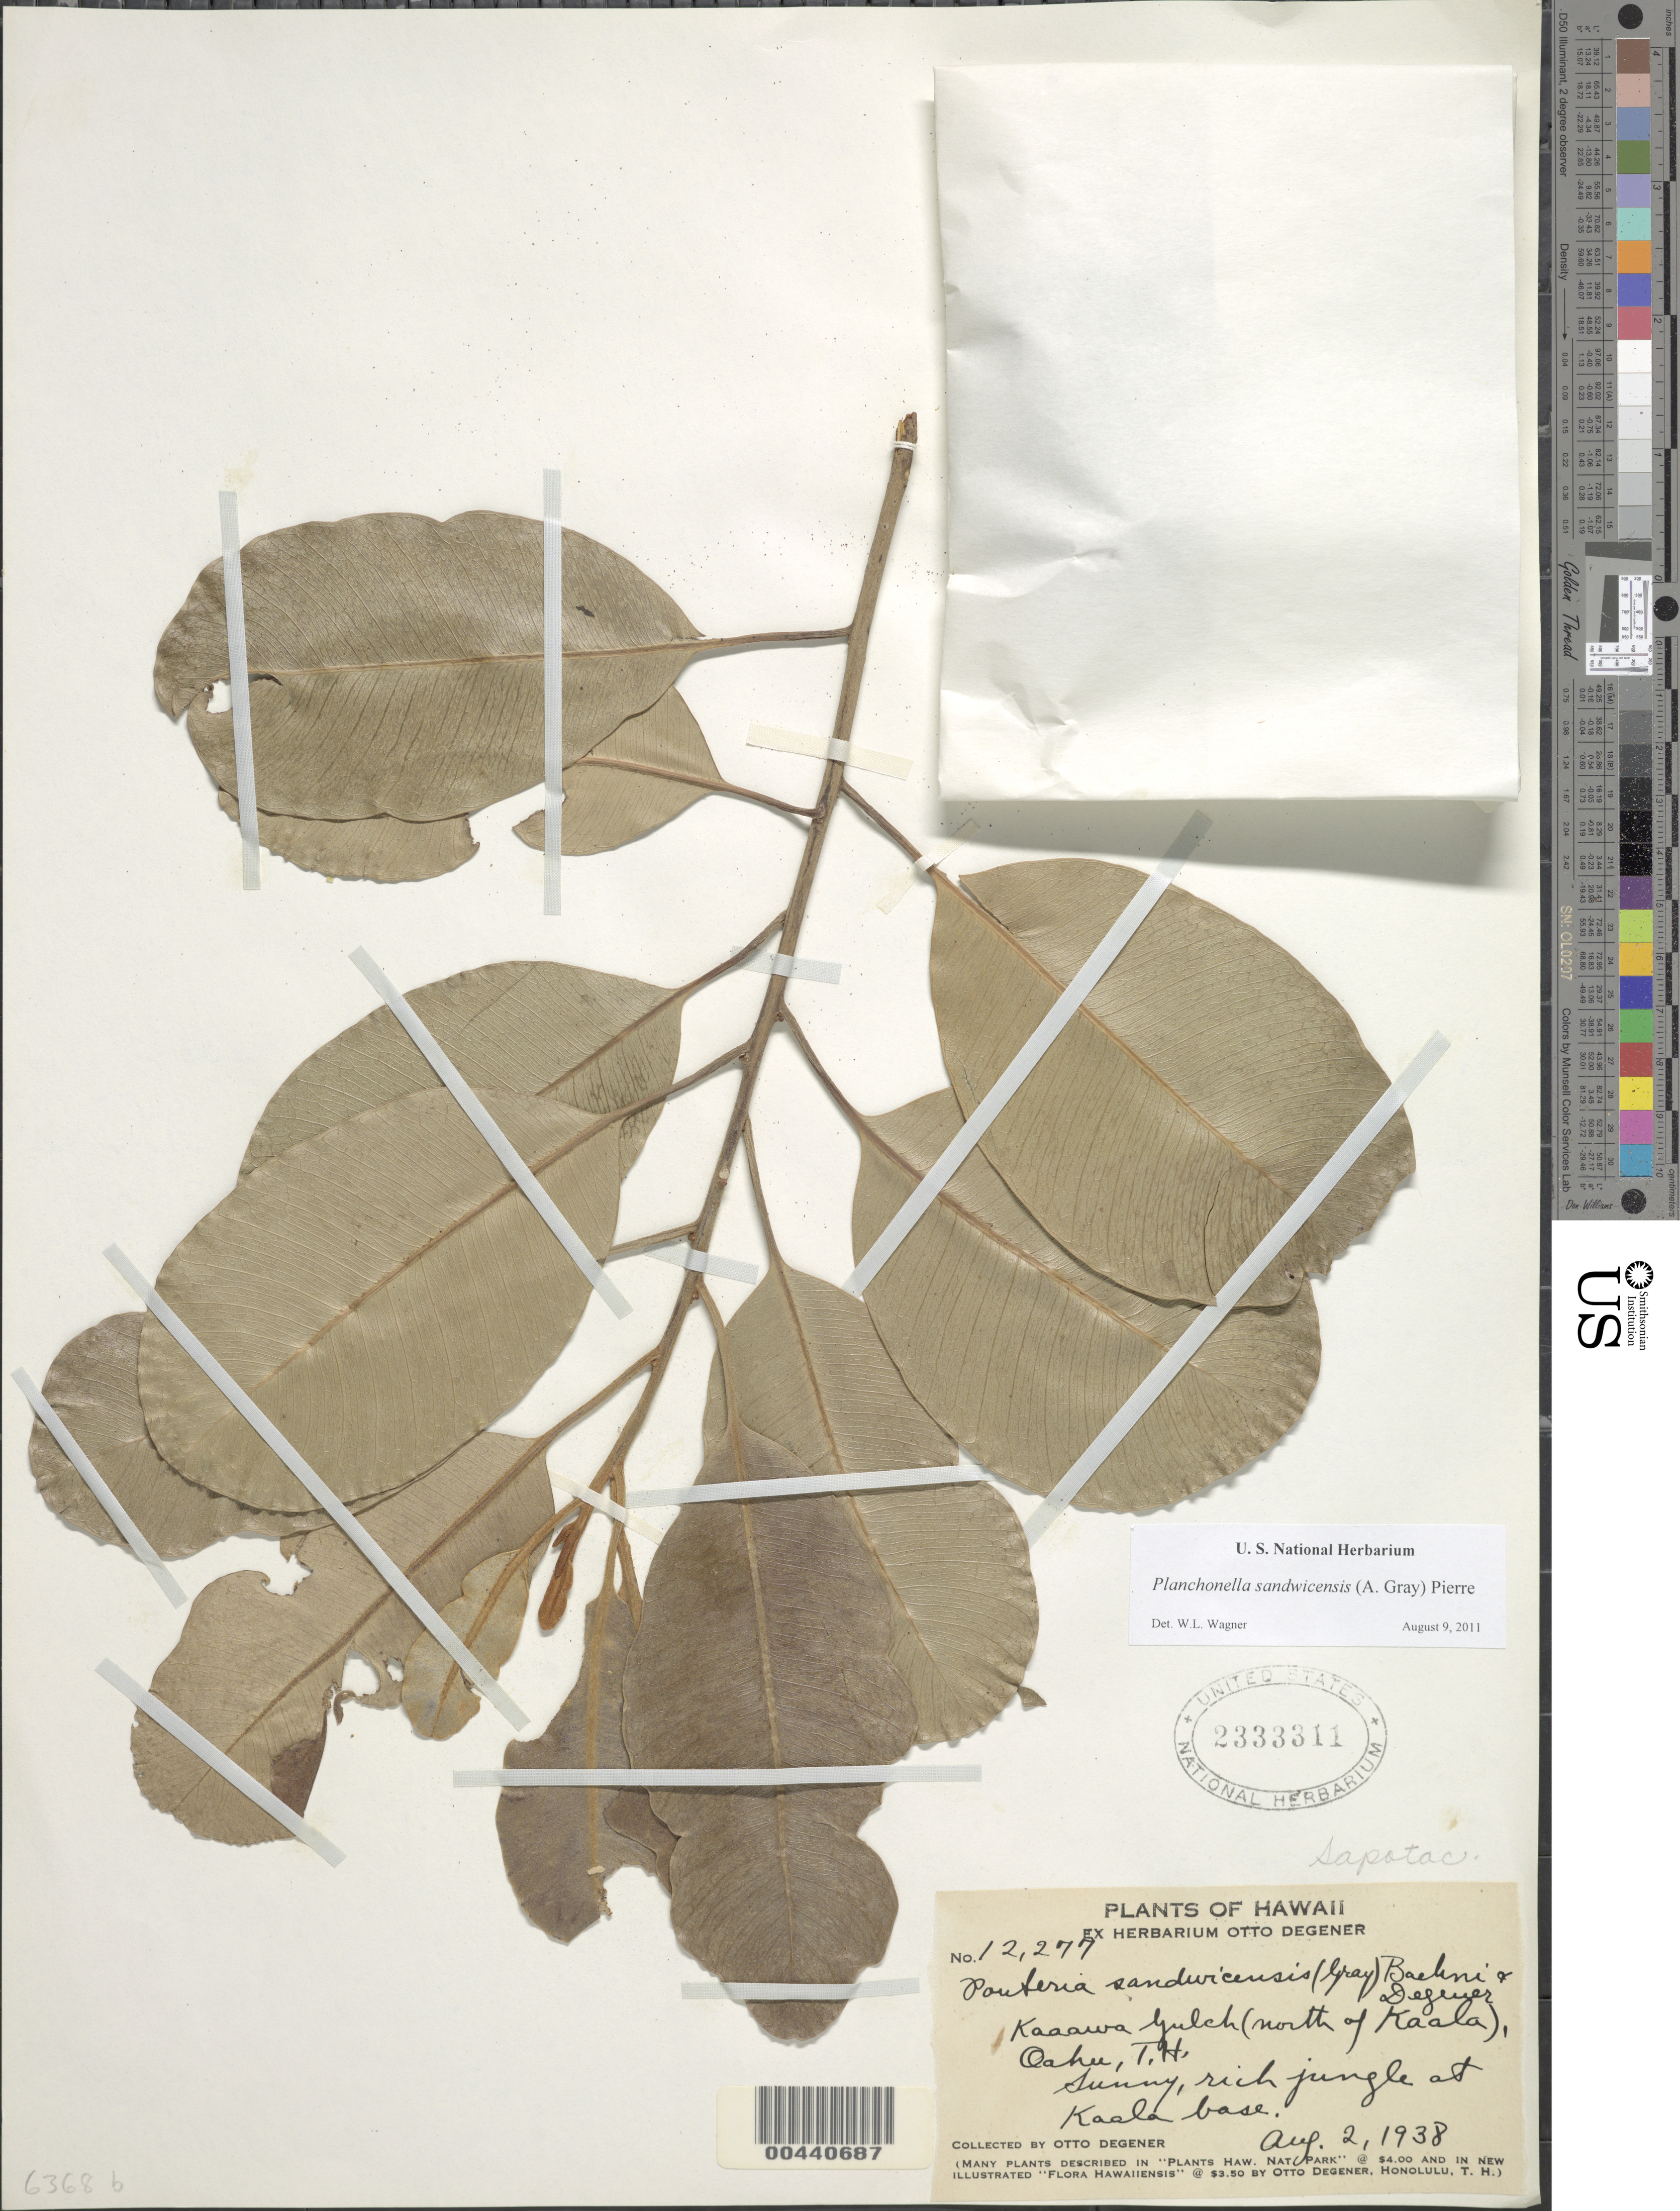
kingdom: Plantae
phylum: Tracheophyta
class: Magnoliopsida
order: Ericales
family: Sapotaceae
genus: Planchonella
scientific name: Planchonella sandwicensis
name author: (A. Gray) Pierre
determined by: Wagner, W. L., (BOT), Smithsonian Institution - National Museum of Natural History (UNITED STATES)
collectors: O. Degener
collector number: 12277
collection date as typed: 2 Aug 1938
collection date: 1938-08-02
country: United States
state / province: Hawaii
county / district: Honolulu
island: Oahu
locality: Kaaawa Gulch, (N of Kaala), at Kaala base.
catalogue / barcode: US 2333311